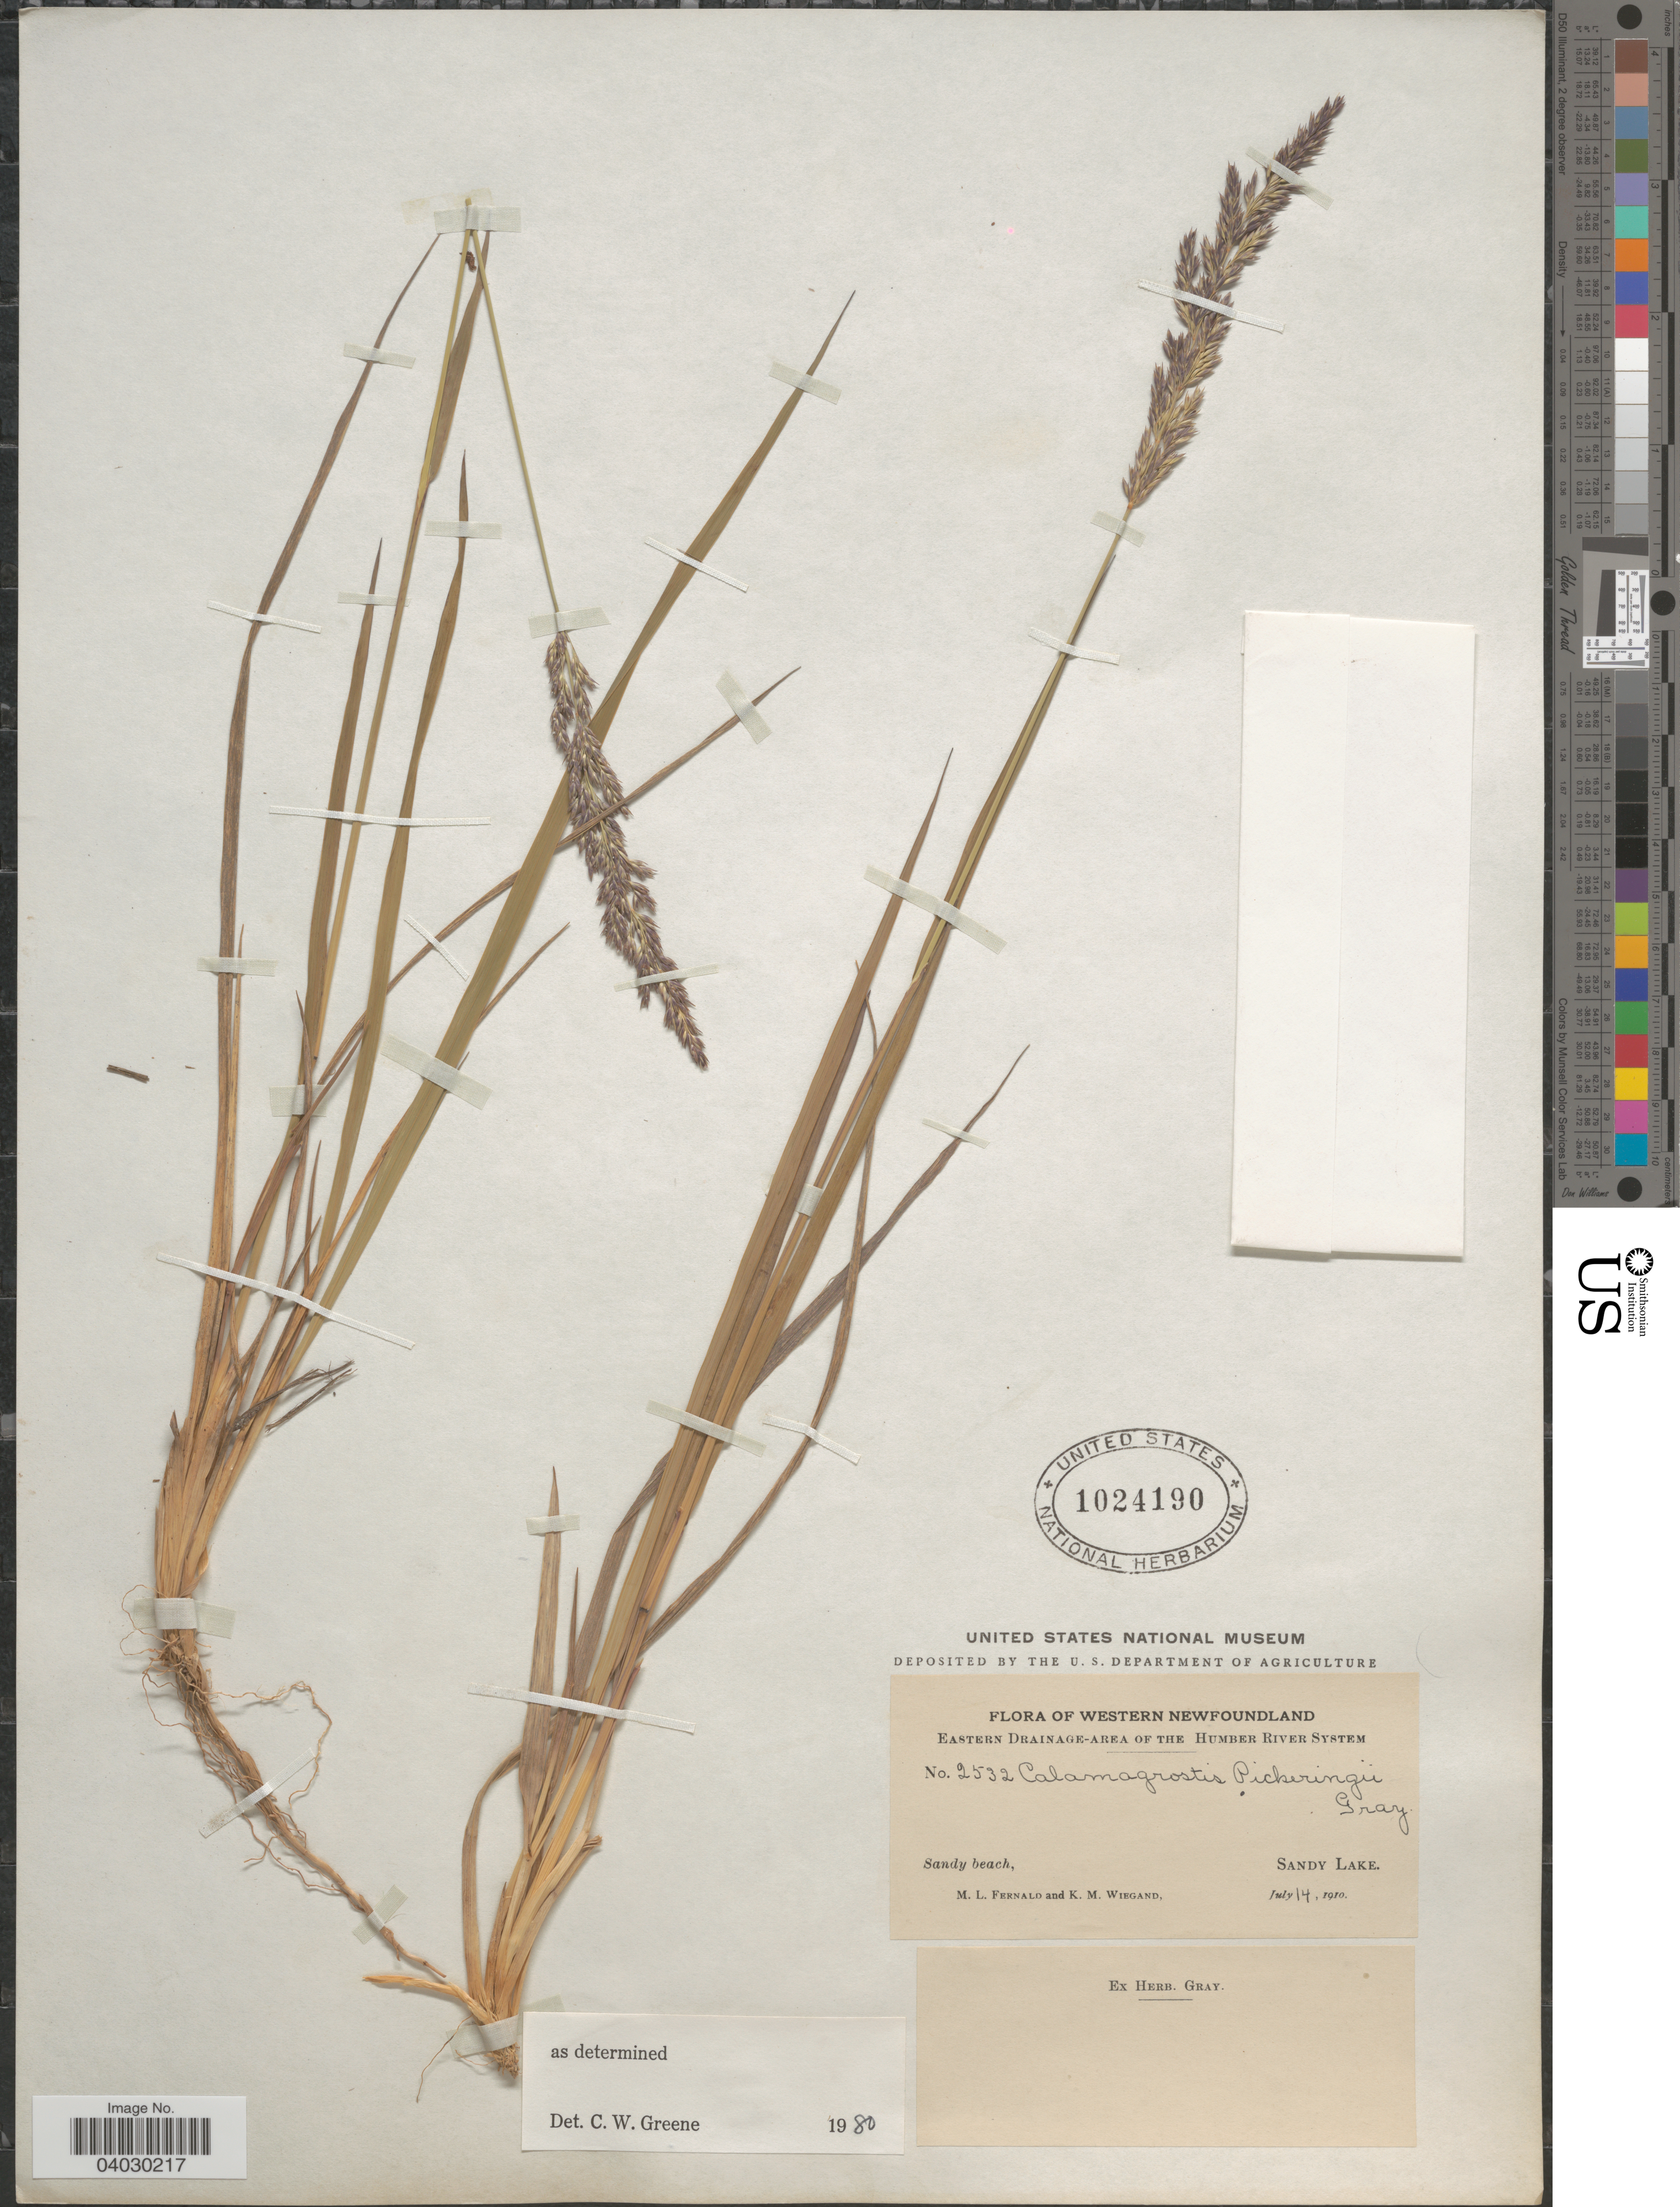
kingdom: Plantae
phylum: Tracheophyta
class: Liliopsida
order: Poales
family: Poaceae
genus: Calamagrostis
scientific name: Calamagrostis pickeringii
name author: A. Gray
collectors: M. L. Fernald & K. M. Wiegand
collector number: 2532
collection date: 1910-07-14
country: Canada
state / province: Newfoundland and Labrador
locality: Western Newfoundland. Eastern Drainage-Area of the Humber River System. Sandy Lake.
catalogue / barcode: US 1024190